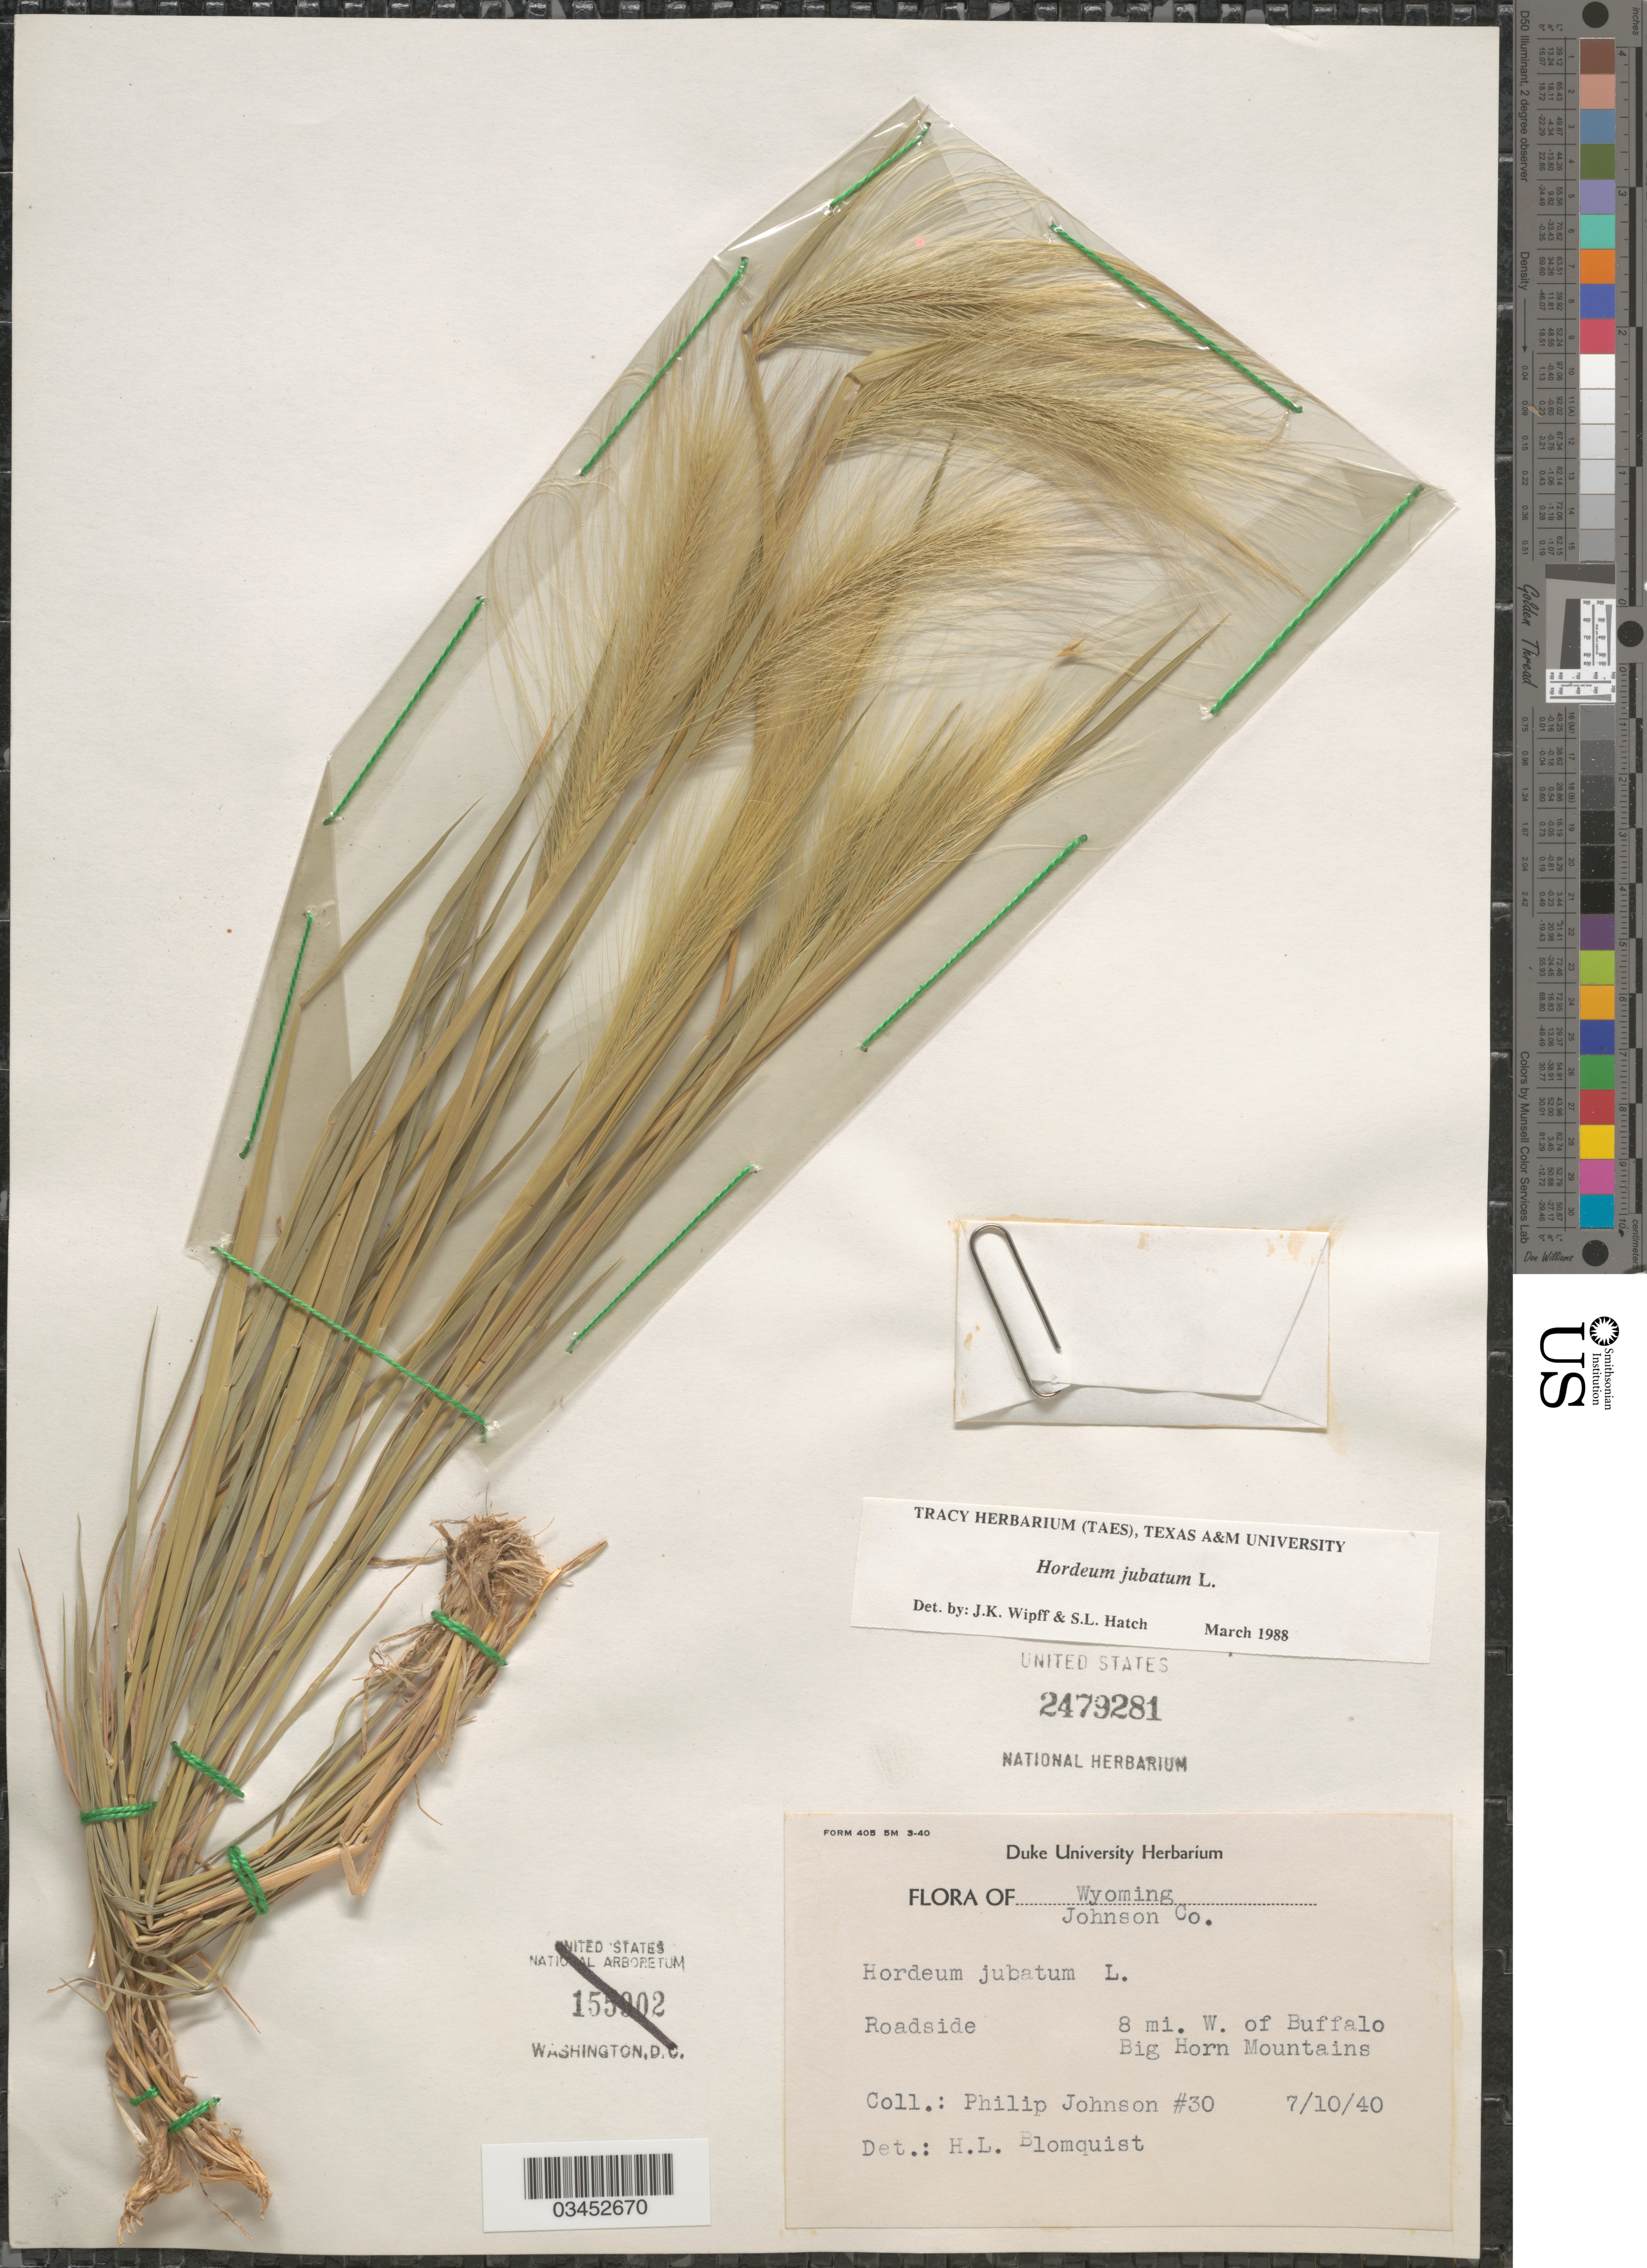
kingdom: Plantae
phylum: Tracheophyta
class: Liliopsida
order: Poales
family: Poaceae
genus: Hordeum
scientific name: Hordeum jubatum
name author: L.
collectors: P. Johnson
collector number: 30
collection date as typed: Transcribed d/m/y: 10/7/40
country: United States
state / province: Wyoming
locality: Johnson Co. Roadside. 8 mi. W. of Buffalo Big Horn Mountains.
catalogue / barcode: US 2479281